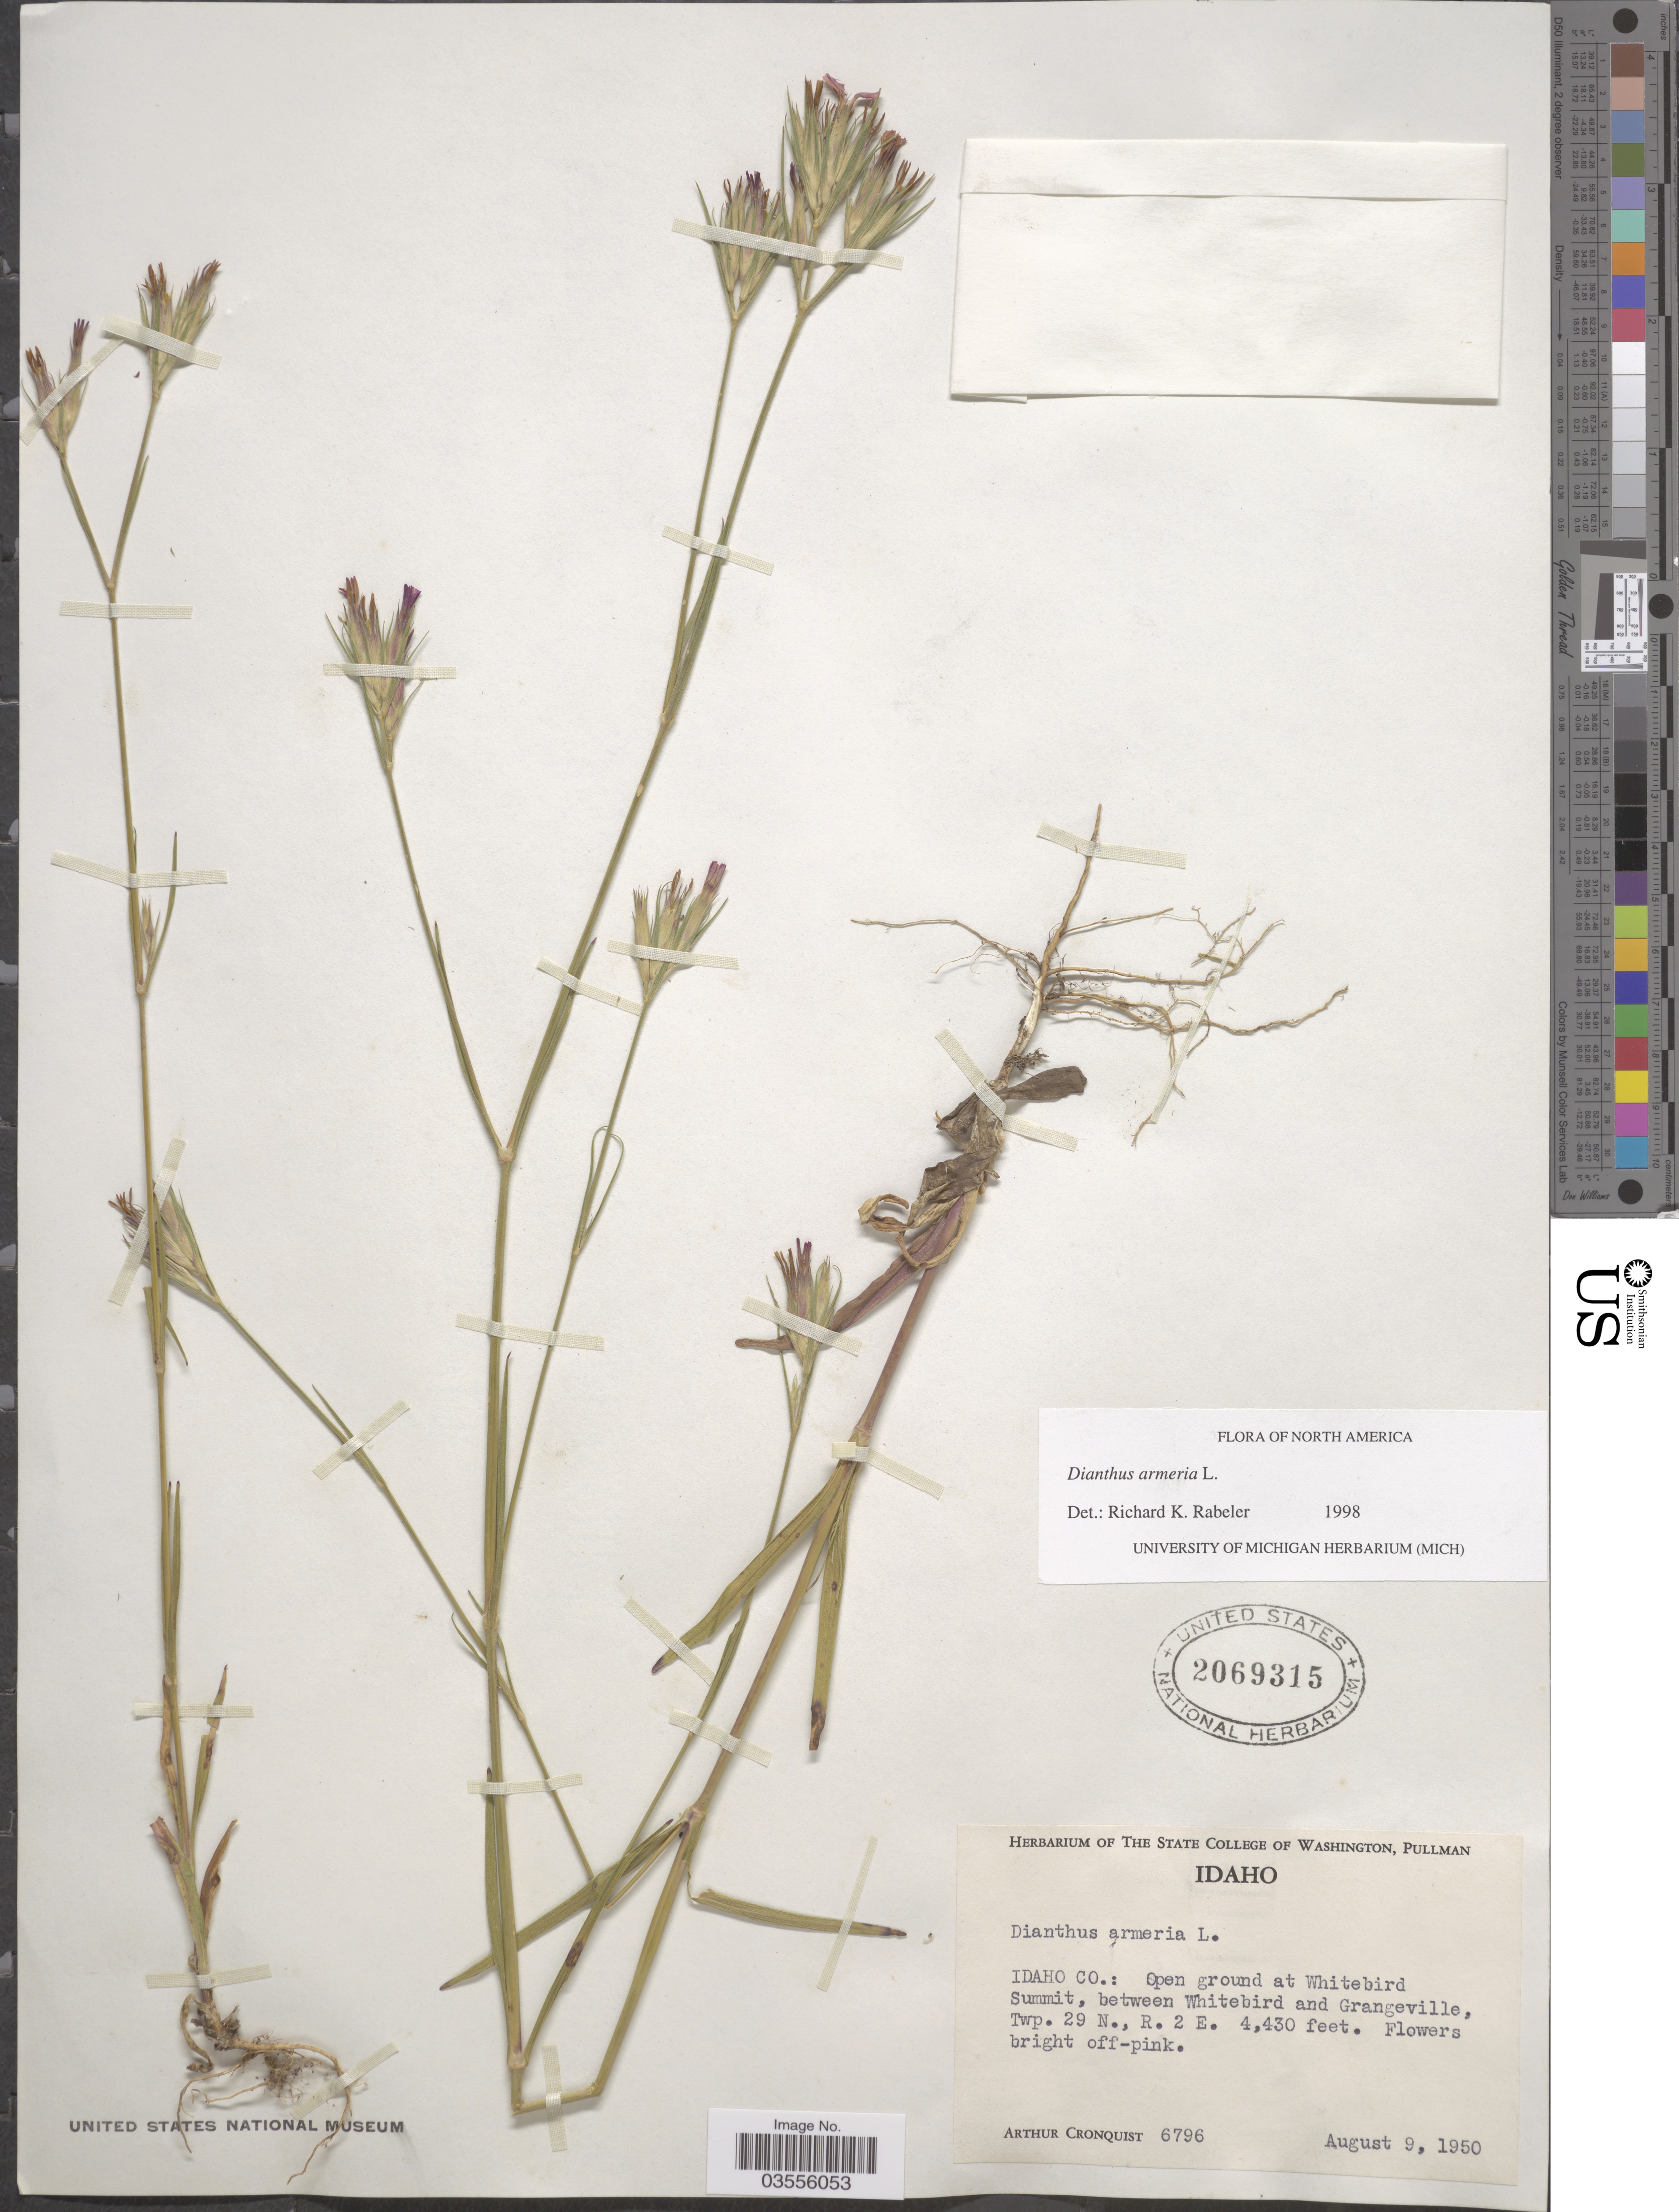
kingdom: Plantae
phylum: Tracheophyta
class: Magnoliopsida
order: Caryophyllales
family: Caryophyllaceae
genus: Dianthus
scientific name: Dianthus armeria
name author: L.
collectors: A. J. Cronquist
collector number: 6796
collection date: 1950-08-09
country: United States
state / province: Idaho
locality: Idaho Co.: Open ground at Whitebird Summit, between Whitebird and Grangeville, Twp. 29 N., R. 2 E.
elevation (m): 1350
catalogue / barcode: US 2069315